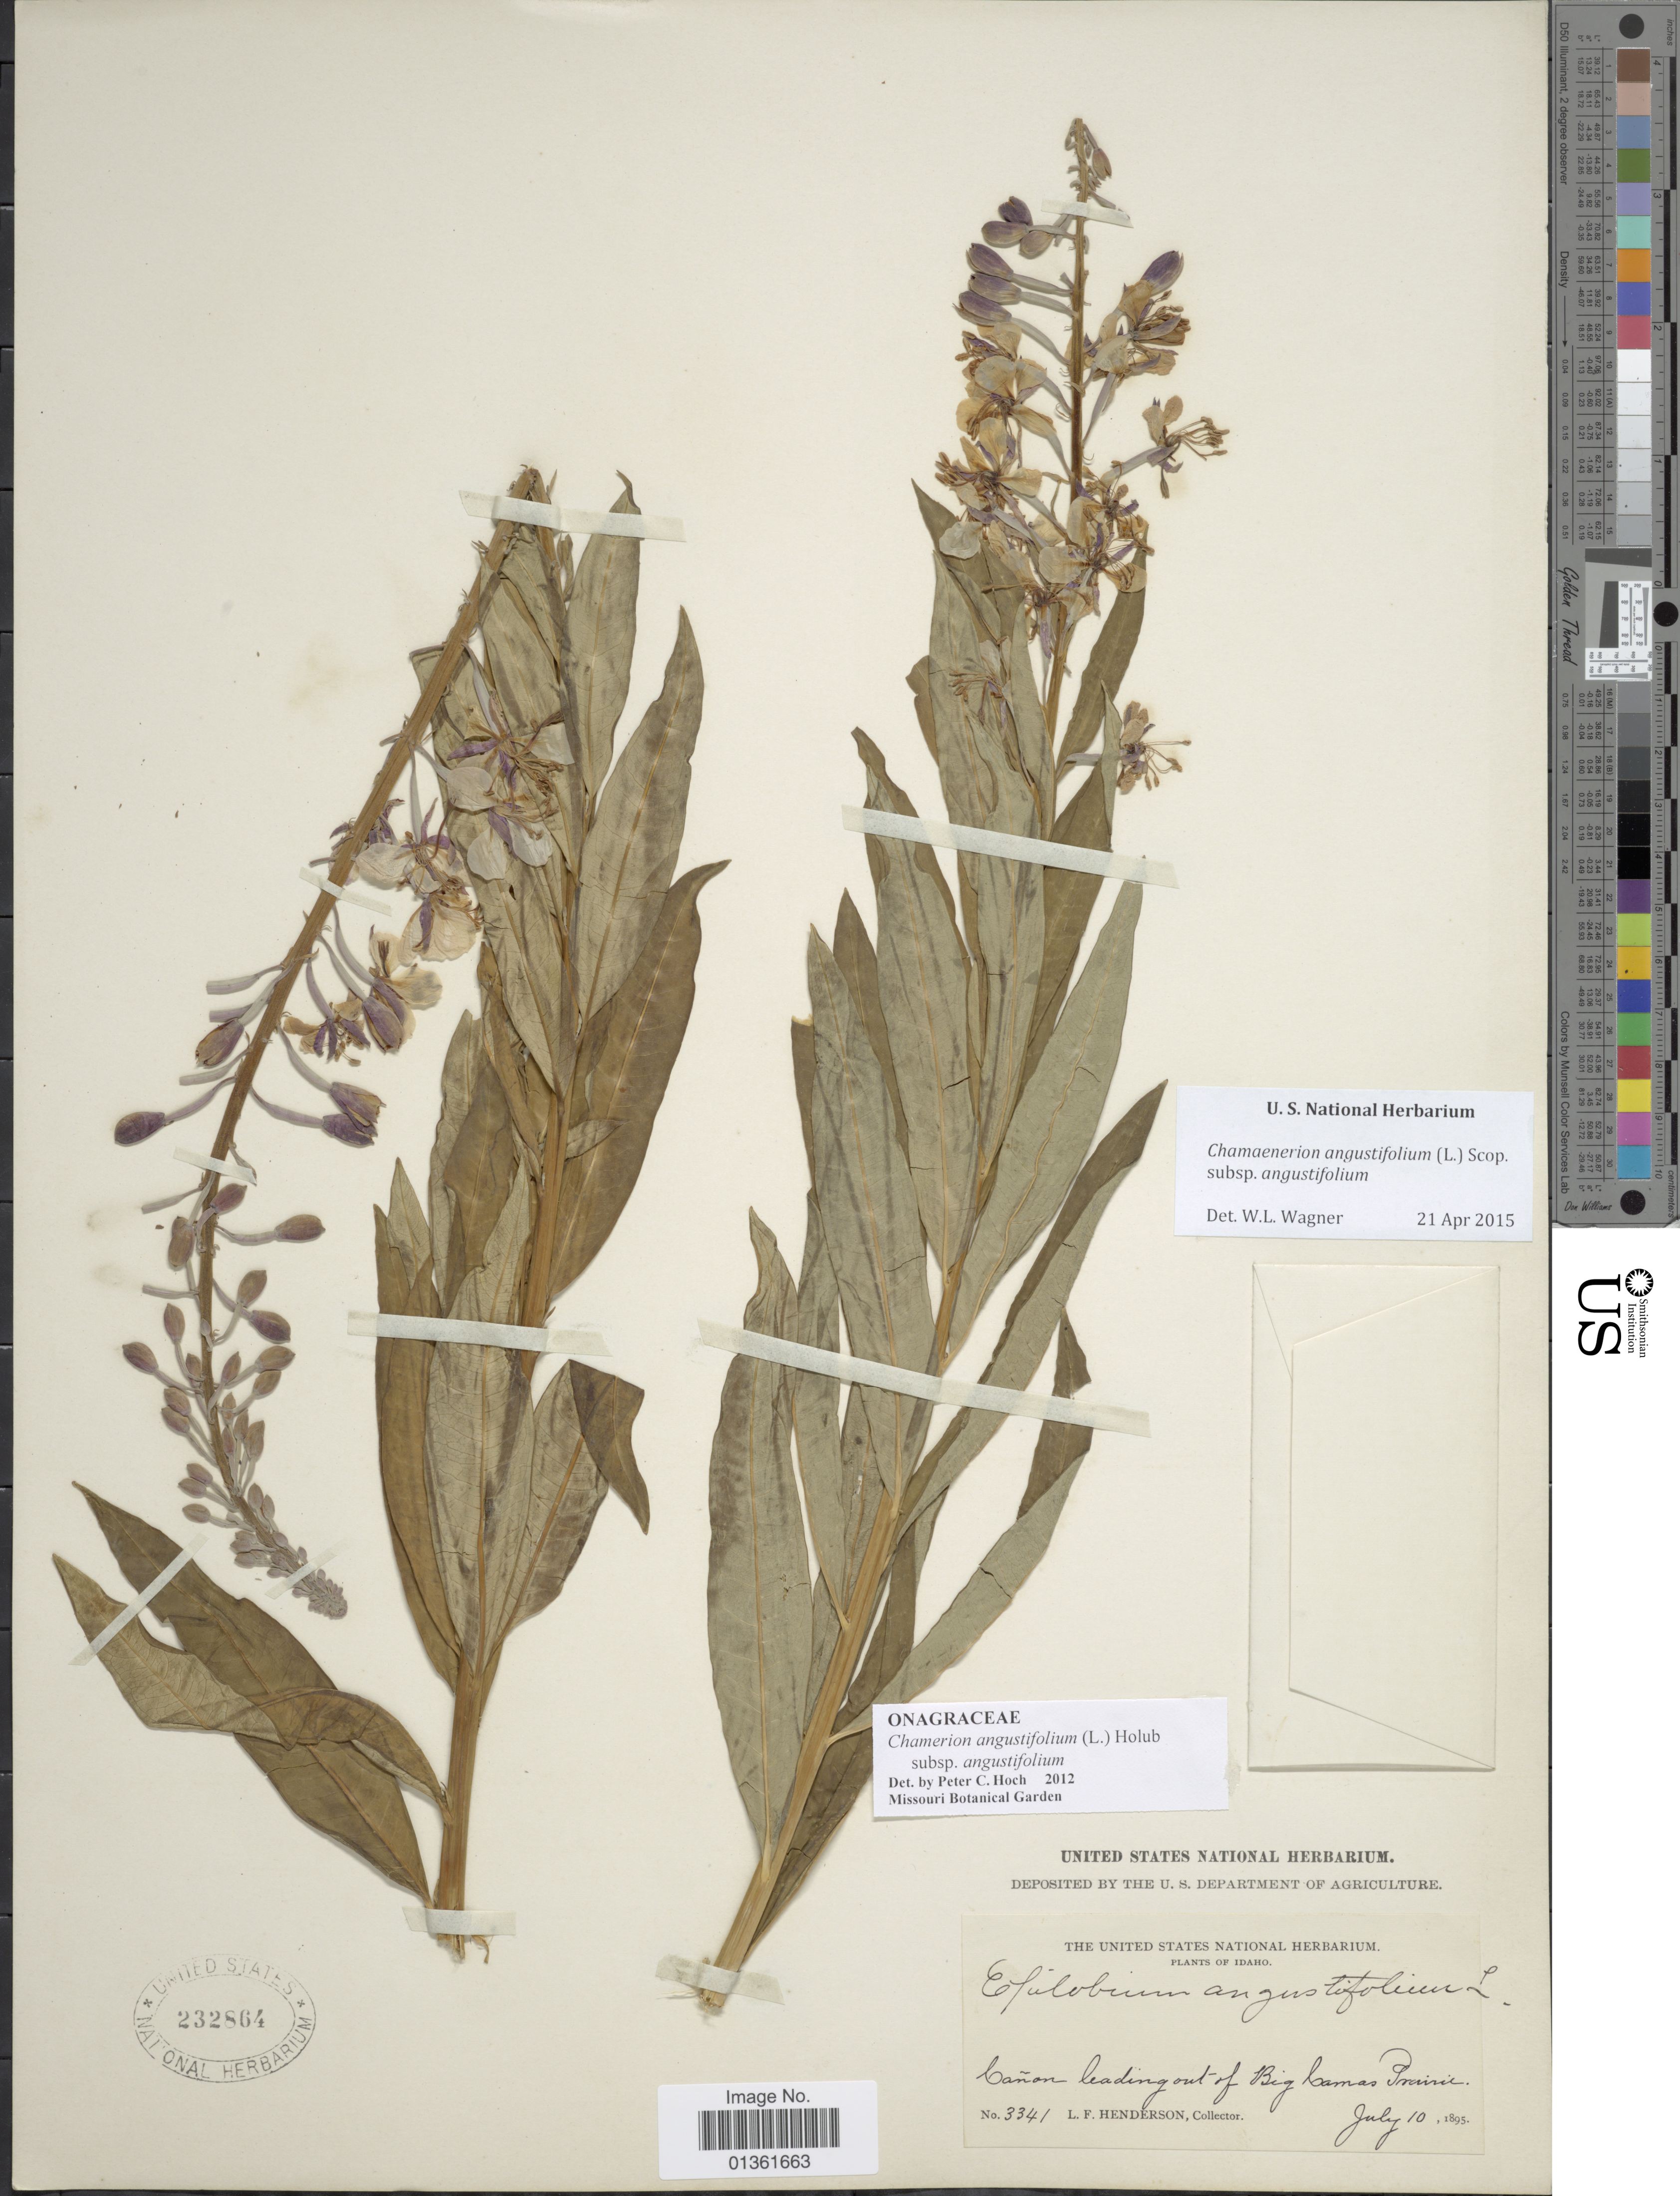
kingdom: Plantae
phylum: Tracheophyta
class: Magnoliopsida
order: Myrtales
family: Onagraceae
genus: Chamaenerion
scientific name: Chamaenerion angustifolium subsp. angustifolium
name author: (L.) Scop.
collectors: L. Henderson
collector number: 3341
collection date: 1895-07-10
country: United States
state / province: Idaho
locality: Cañon leading out of Big Camas Prairie.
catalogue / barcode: US 232864